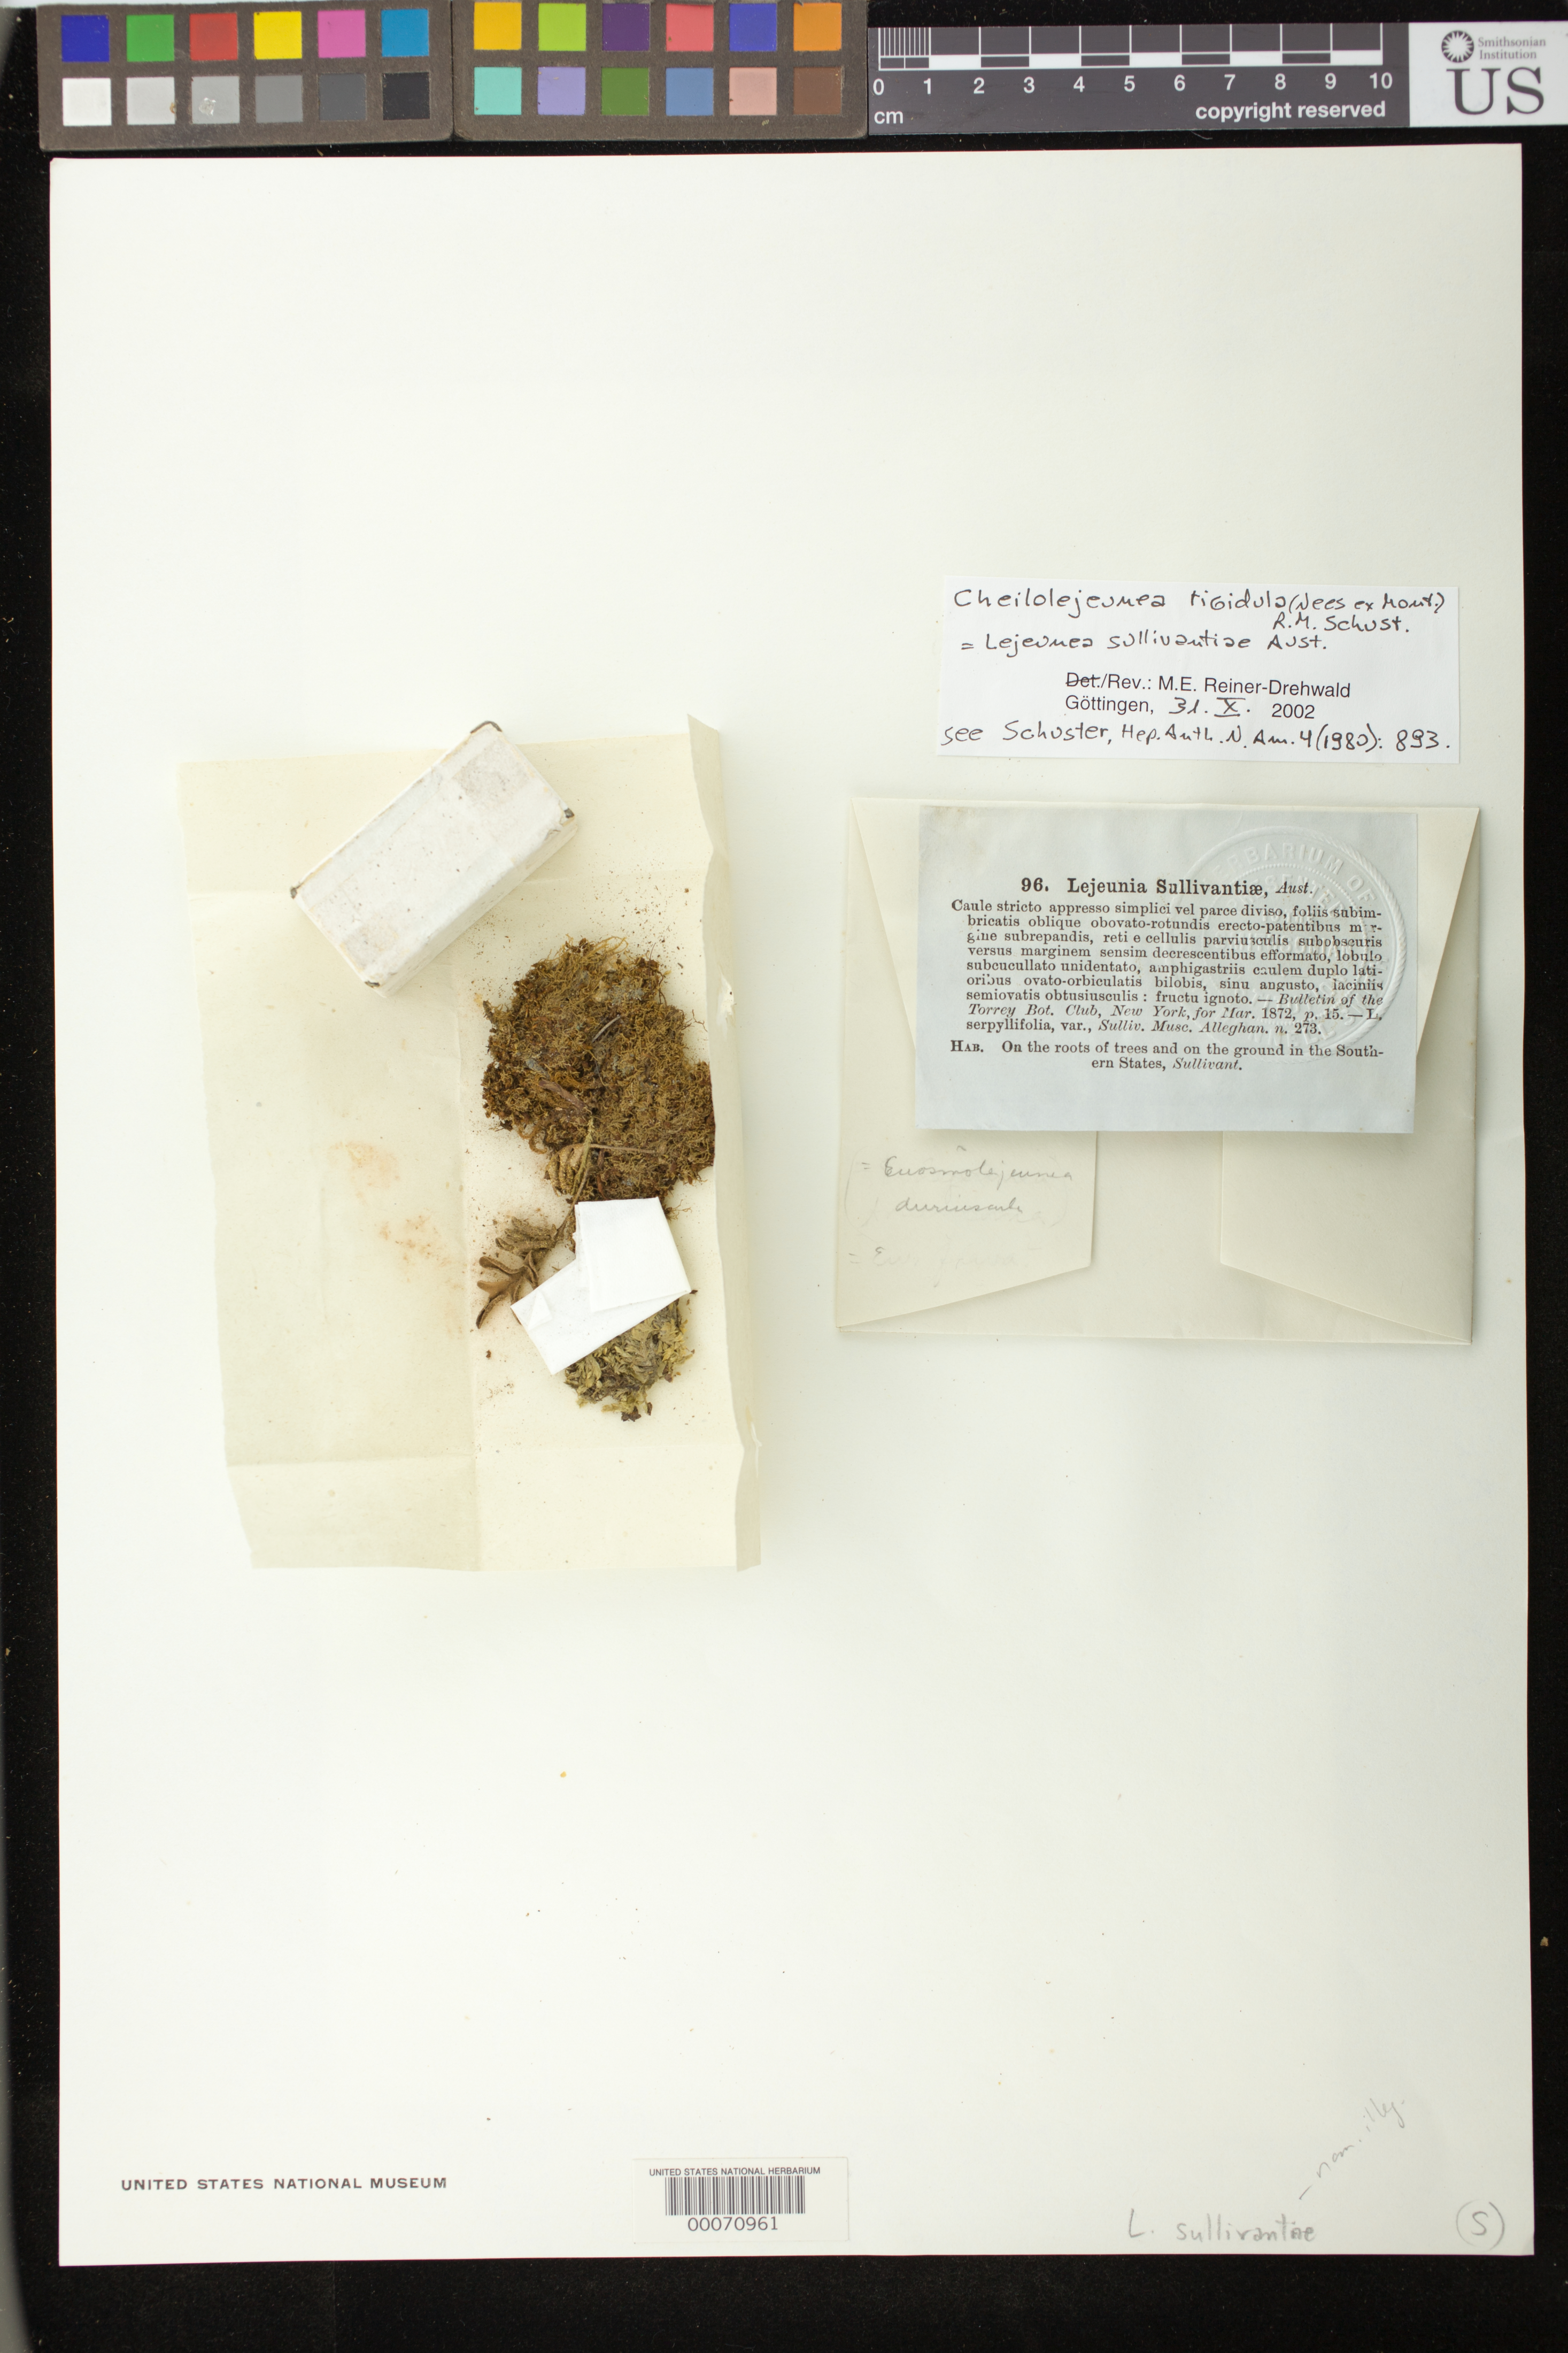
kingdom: Plantae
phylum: Marchantiophyta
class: Jungermanniopsida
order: Porellales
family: Lejeuneaceae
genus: Lejeunea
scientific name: Lejeunea sullivantiae Austin, nom. illeg.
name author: Austin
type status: Type Collection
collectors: W. Sullivant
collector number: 96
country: United States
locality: Southern U.S.